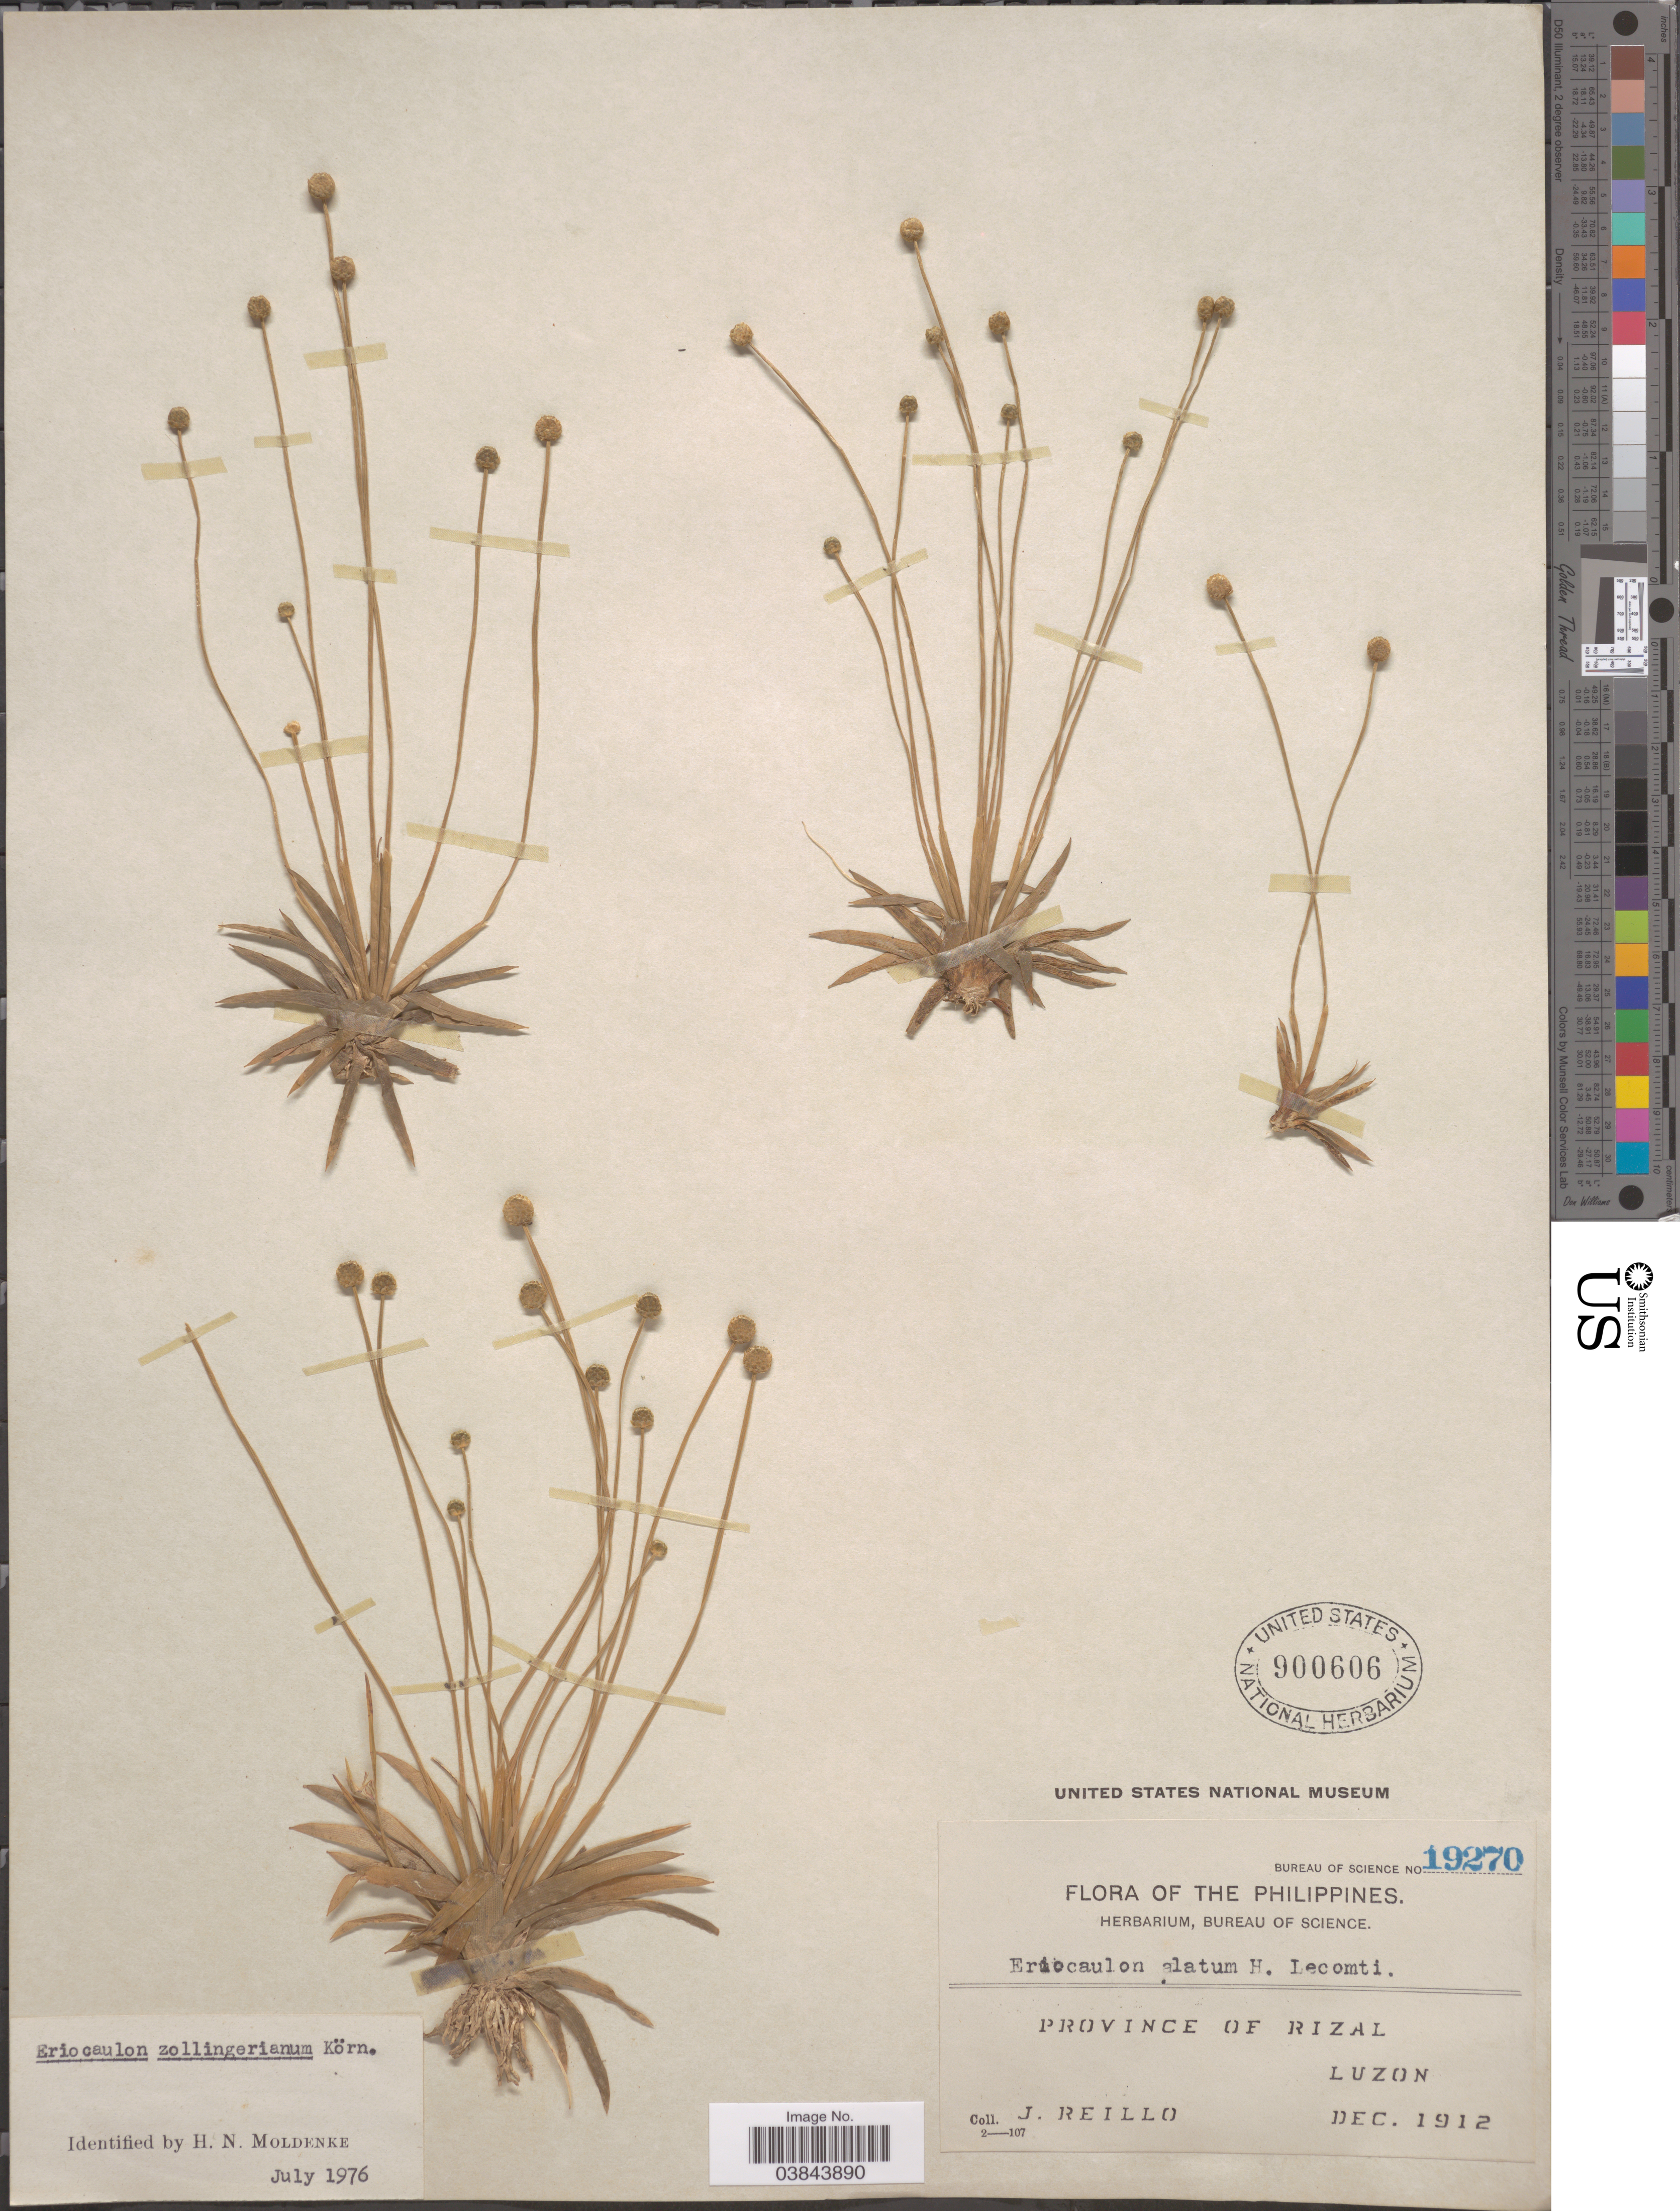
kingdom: Plantae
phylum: Tracheophyta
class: Liliopsida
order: Poales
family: Eriocaulaceae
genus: Eriocaulon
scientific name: Eriocaulon zollingerianum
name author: Körn.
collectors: J. Reillo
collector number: Bureau of Science 19270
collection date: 1912-12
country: Philippines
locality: Province of Rizal, Luzon.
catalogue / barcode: US 900606